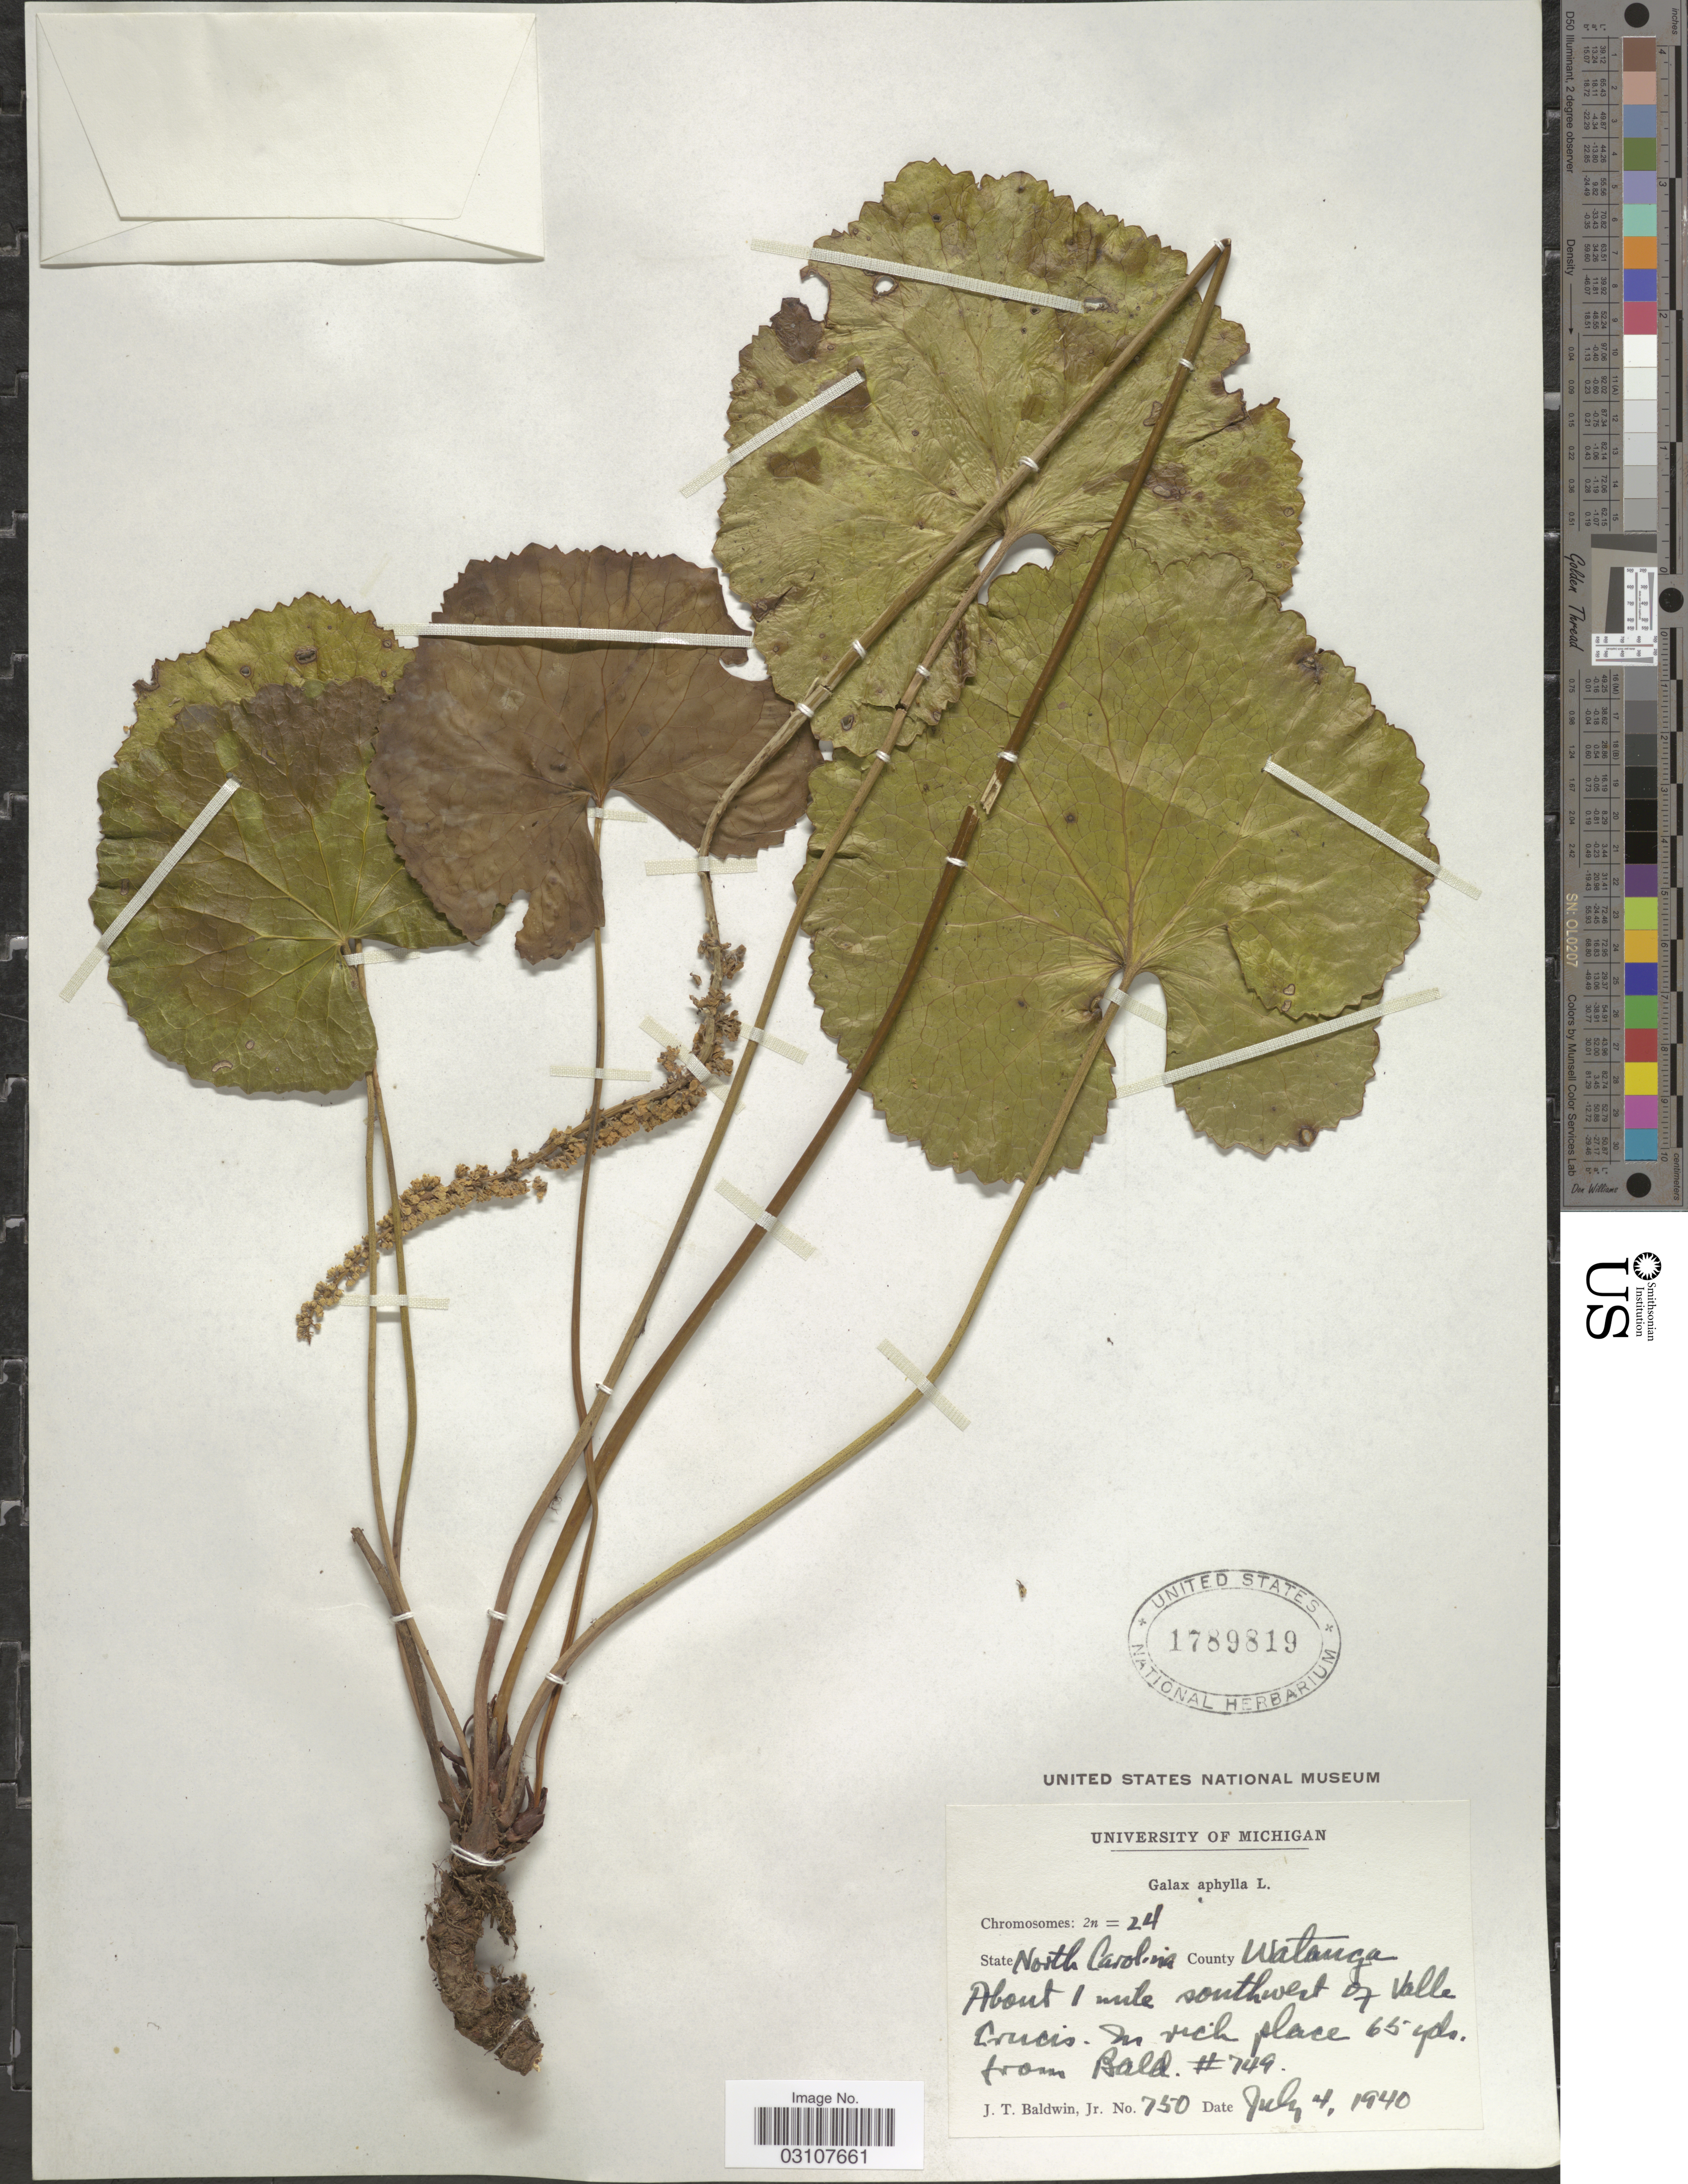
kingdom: Plantae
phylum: Tracheophyta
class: Magnoliopsida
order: Ericales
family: Diapensiaceae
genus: Galax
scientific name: Galax urceolata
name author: (Poir.) Brummitt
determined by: Gaynor, Michelle L., (FLAS), University of Florida (UNITED STATES)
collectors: J. T. Baldwin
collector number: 750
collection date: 1940-07-04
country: United States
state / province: North Carolina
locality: County Watanga. About 1 mile southwest of Valle Crucis. In rich place 65 yds. from Bald. # 749.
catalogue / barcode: US 1789819